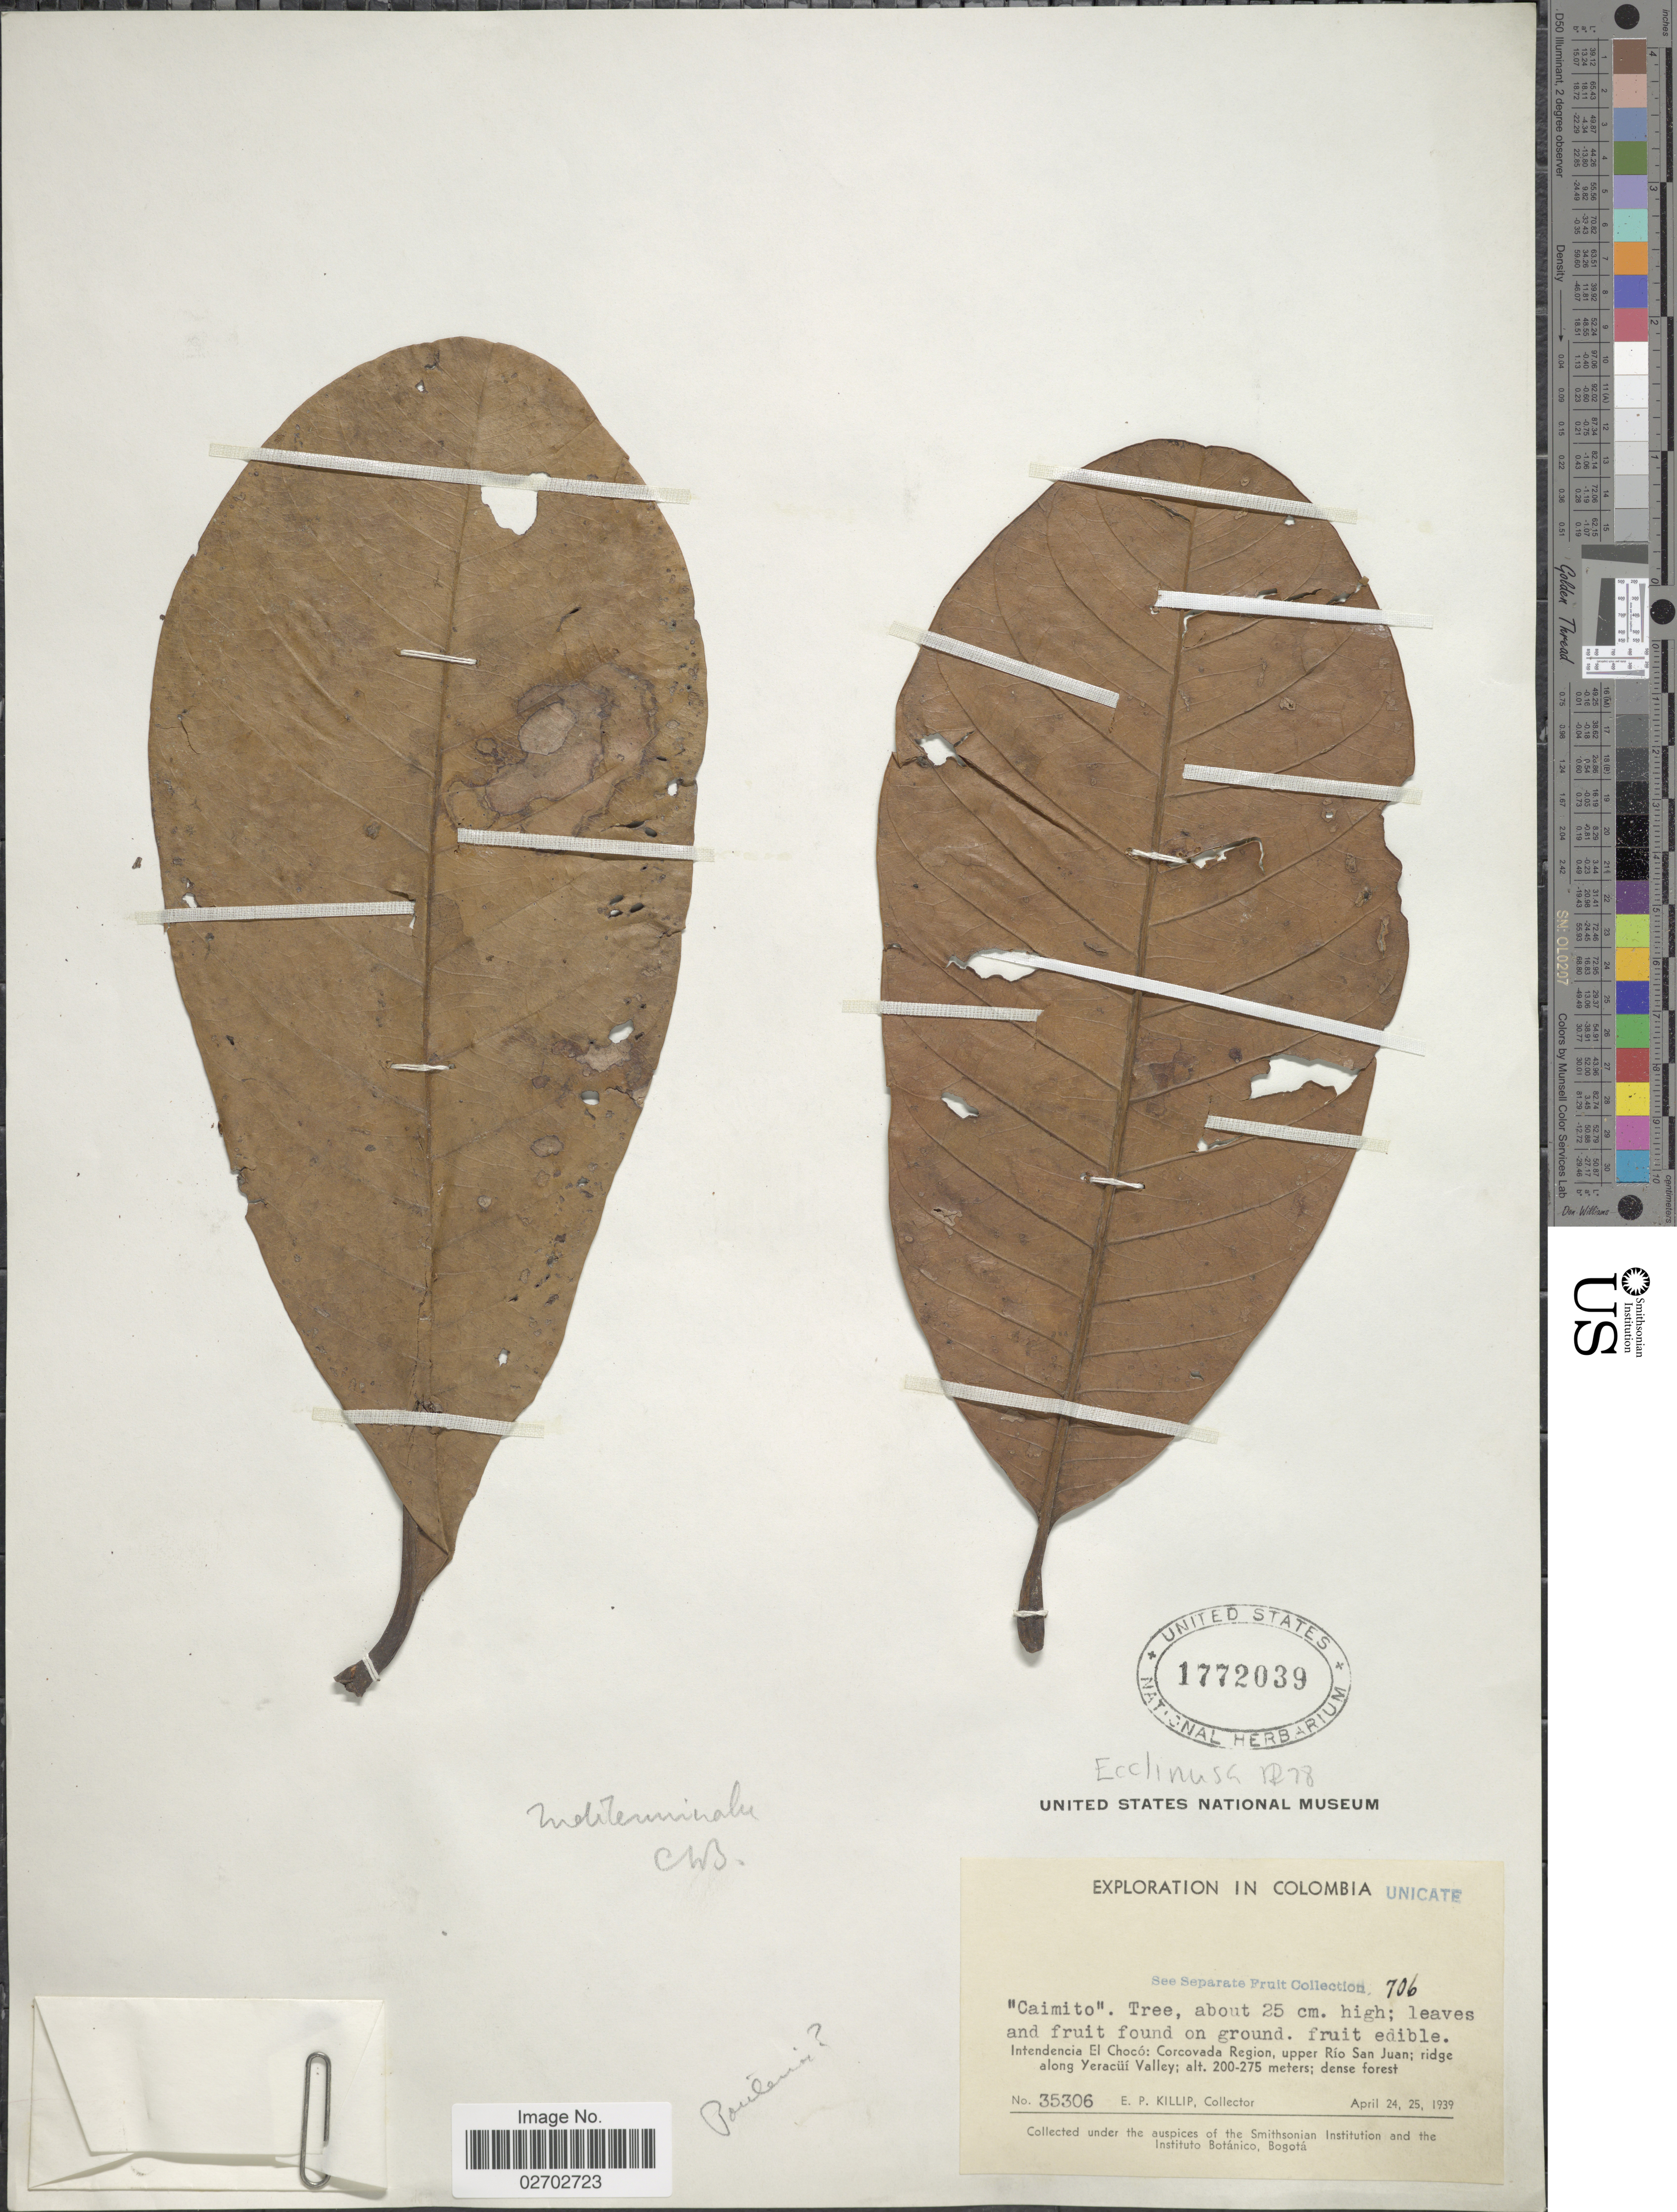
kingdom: Plantae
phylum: Tracheophyta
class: Magnoliopsida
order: Ericales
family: Sapotaceae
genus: Pouteria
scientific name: Pouteria sp.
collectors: E. P. Killip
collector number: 35306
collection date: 1939-04-24/1939-04-25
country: Colombia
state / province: Chocó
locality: Corcovada Region, upper Rio San Juan; ridge along Yeracui Valley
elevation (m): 200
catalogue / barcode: US 1772039